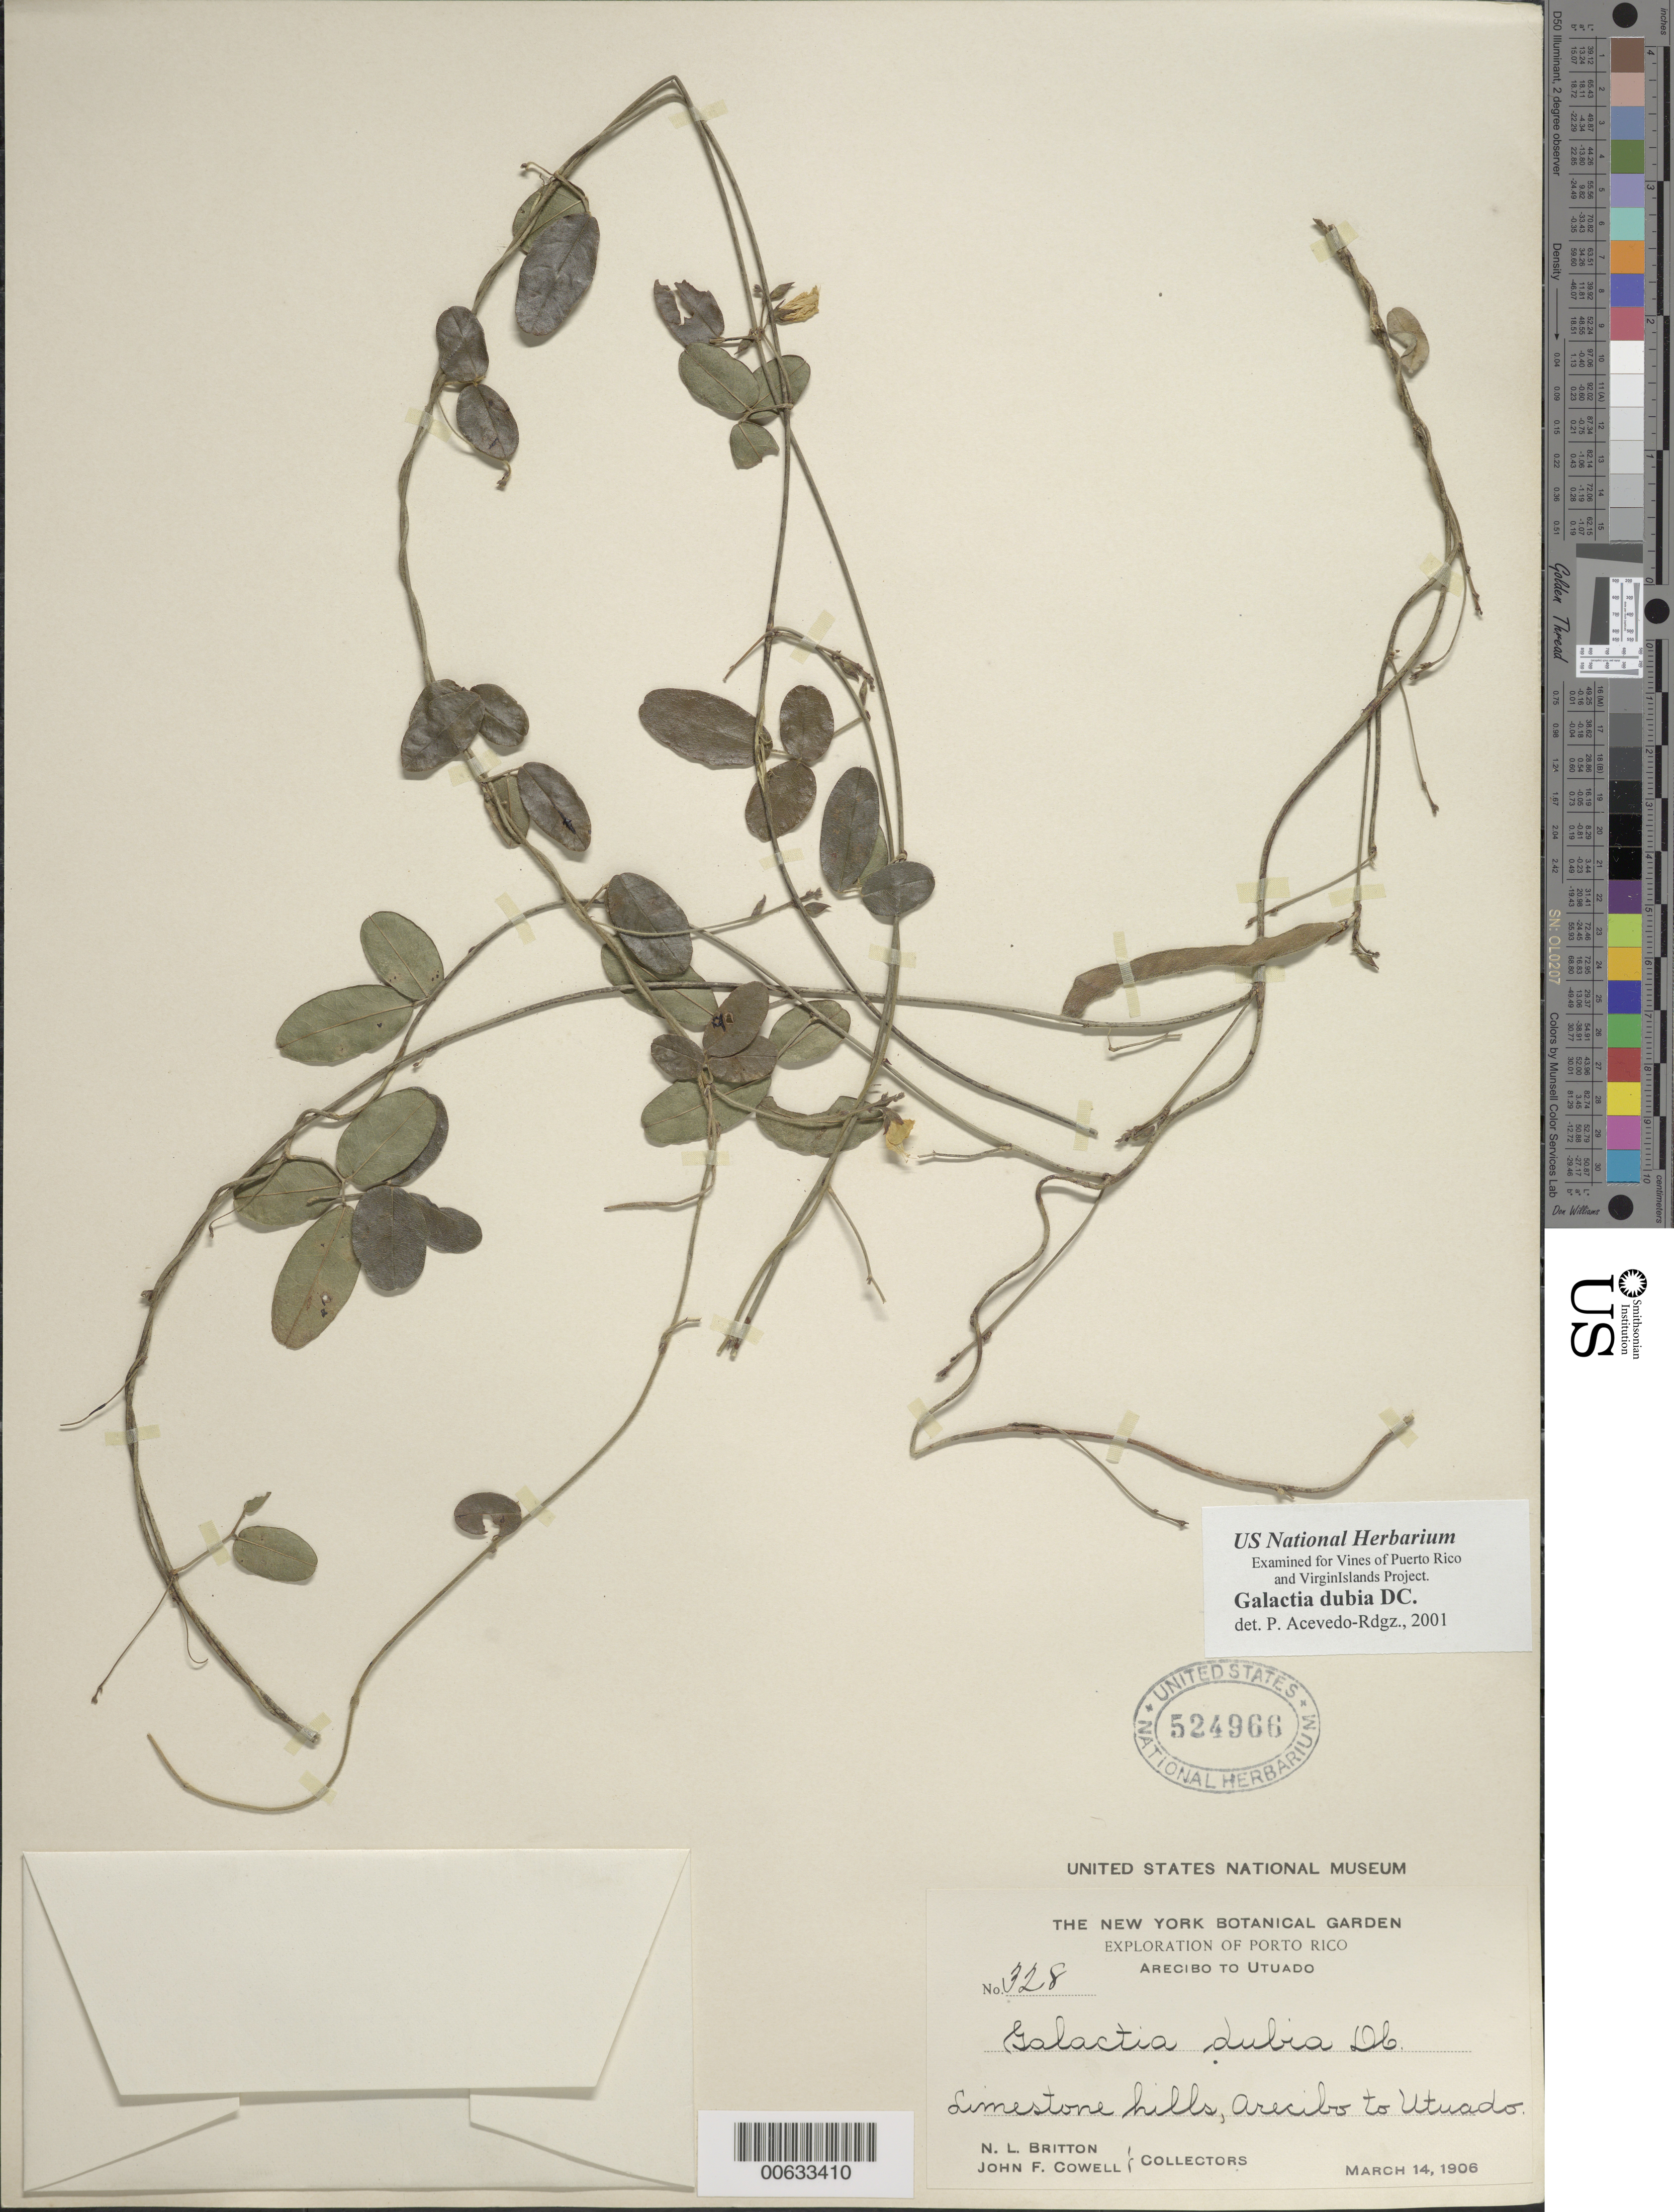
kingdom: Plantae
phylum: Tracheophyta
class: Magnoliopsida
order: Fabales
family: Fabaceae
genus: Galactia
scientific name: Galactia dubia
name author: DC.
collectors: N. Britton & J. F. Cowell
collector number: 328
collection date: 1906-03-14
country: Puerto Rico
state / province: Utuado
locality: Arecibo to Utuabo, Porto Rico, Limestone hills, arecibo to Utuado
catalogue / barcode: US 524966